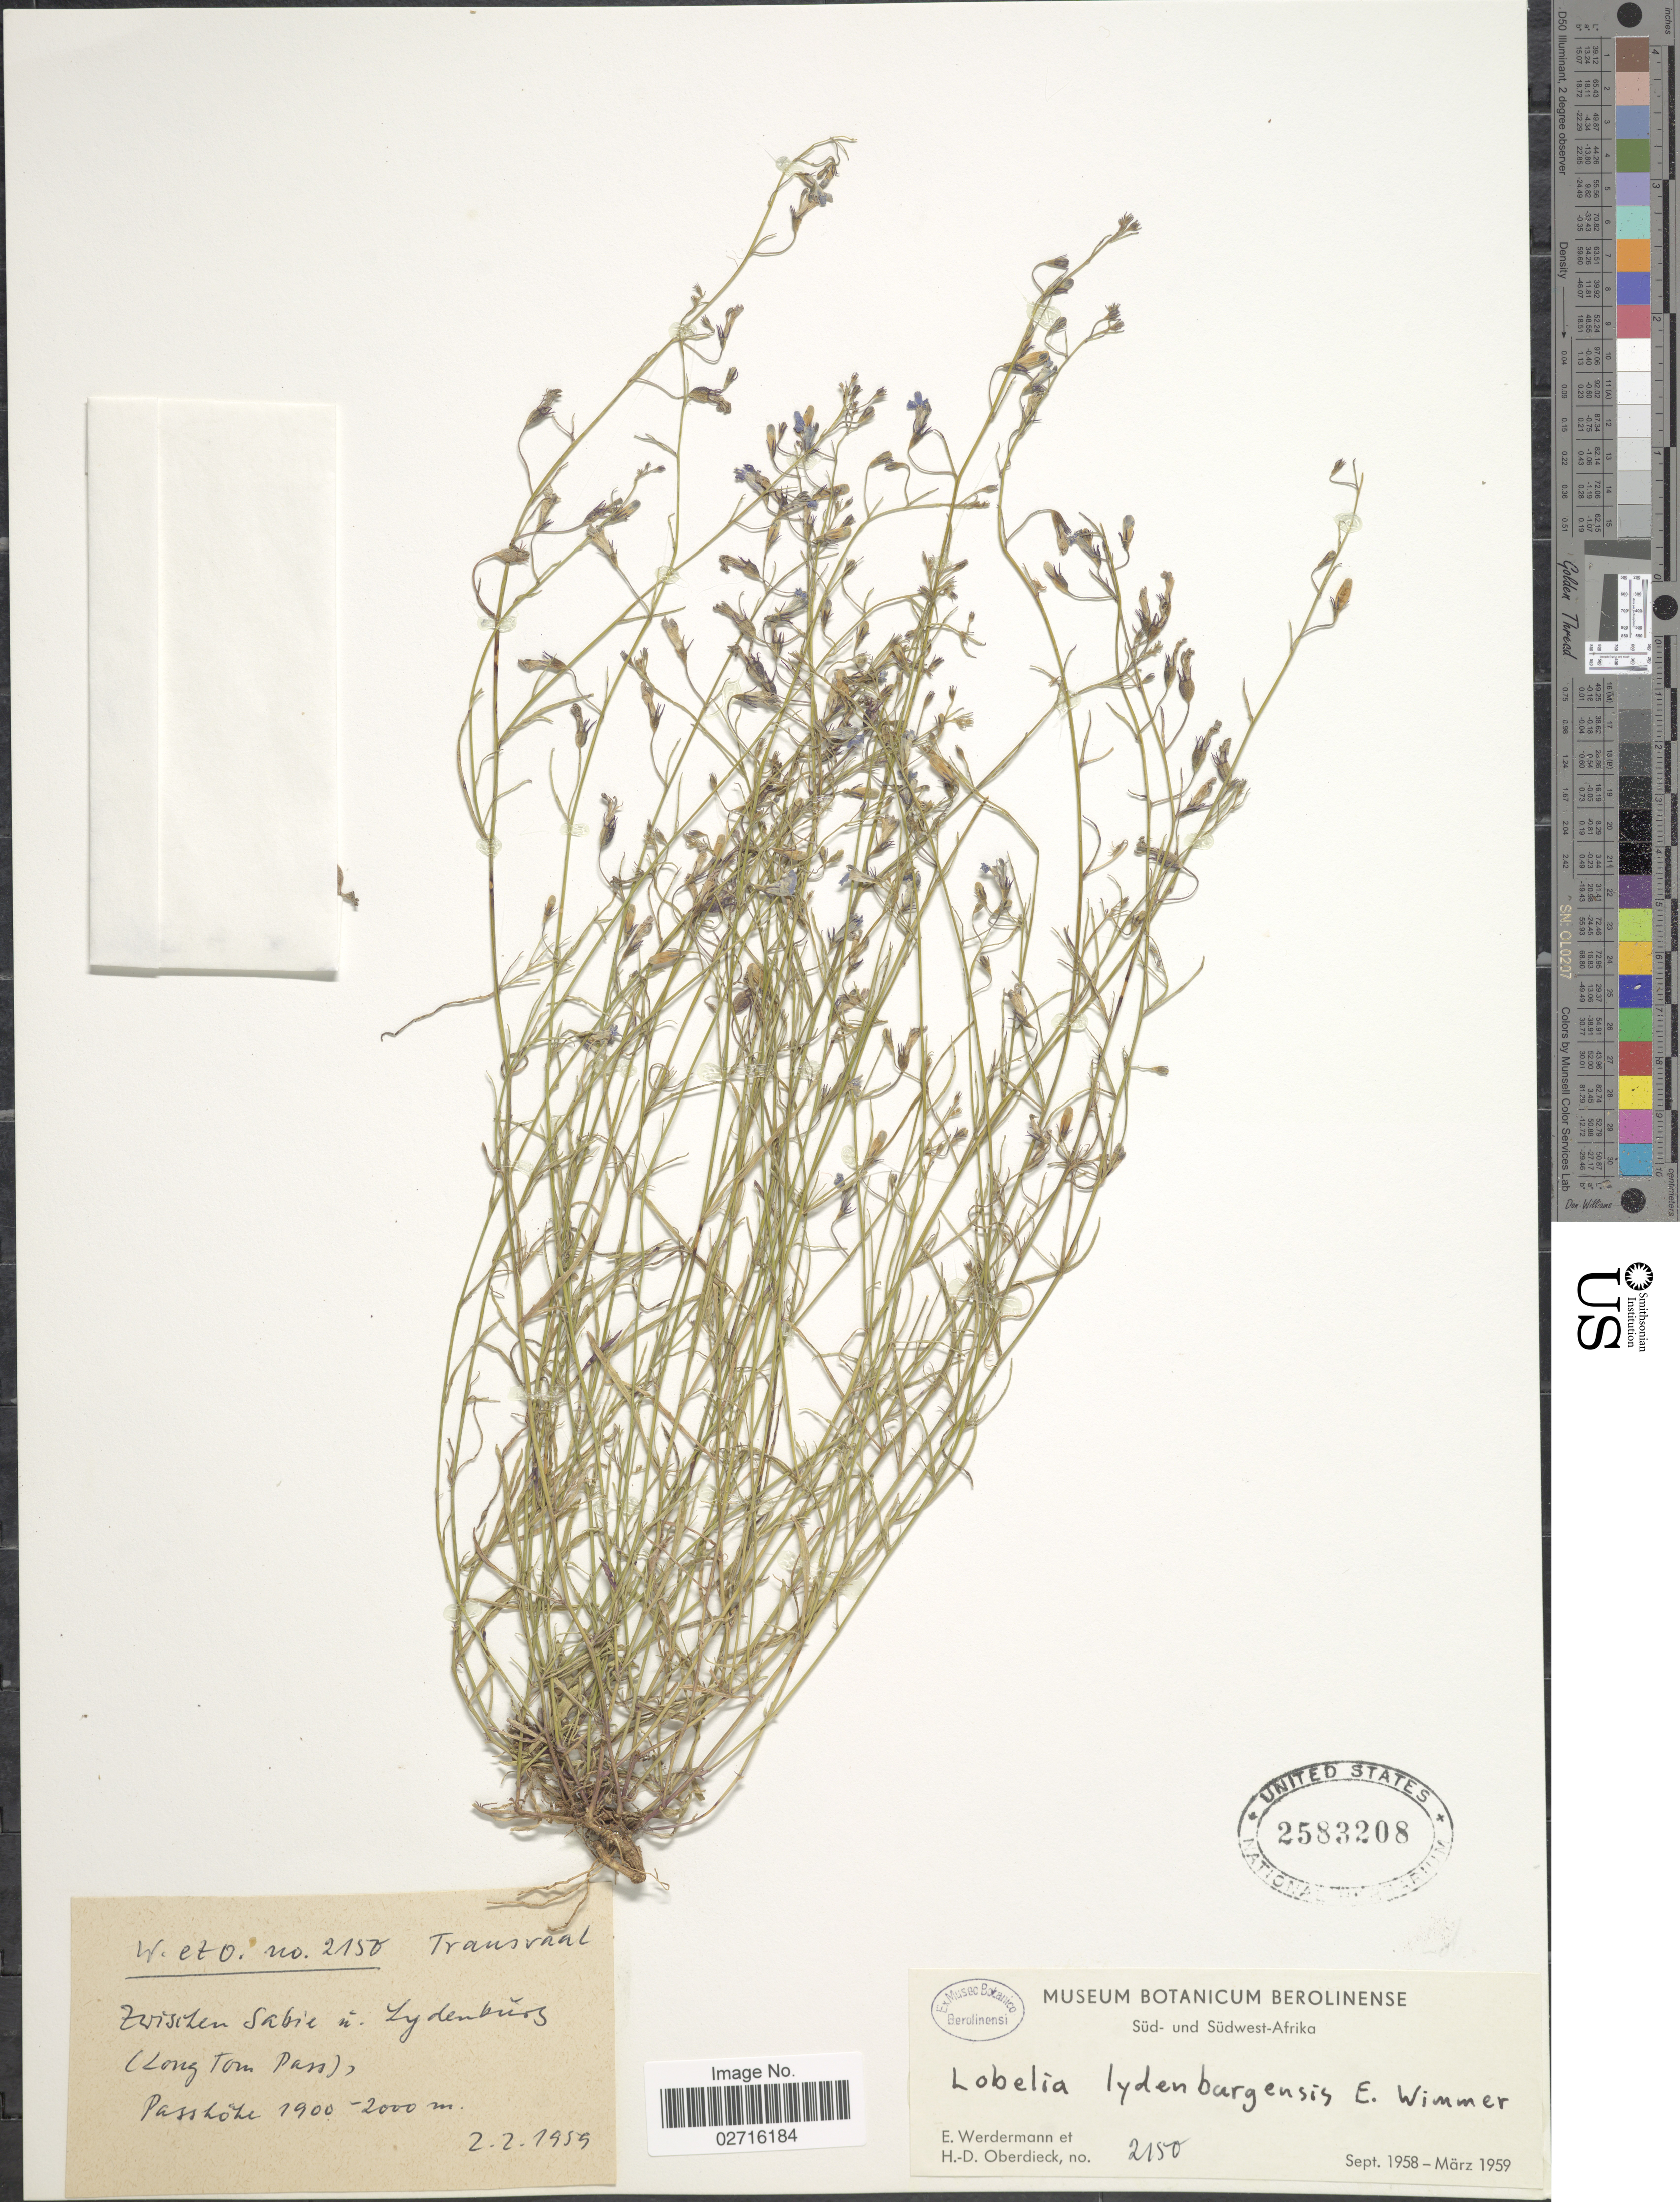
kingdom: Plantae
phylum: Tracheophyta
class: Magnoliopsida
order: Asterales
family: Campanulaceae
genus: Lobelia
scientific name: Lobelia lydenburgensis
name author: E. Wimm.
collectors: E. Werdermann & H. Oberdieck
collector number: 2150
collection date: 1959-02-02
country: South Africa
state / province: Mpumalanga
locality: Süd und Südwest-Afrika, Zwischen Sabie in Lydenburg (Long Tom Pass)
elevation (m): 1900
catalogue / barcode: US 2583208